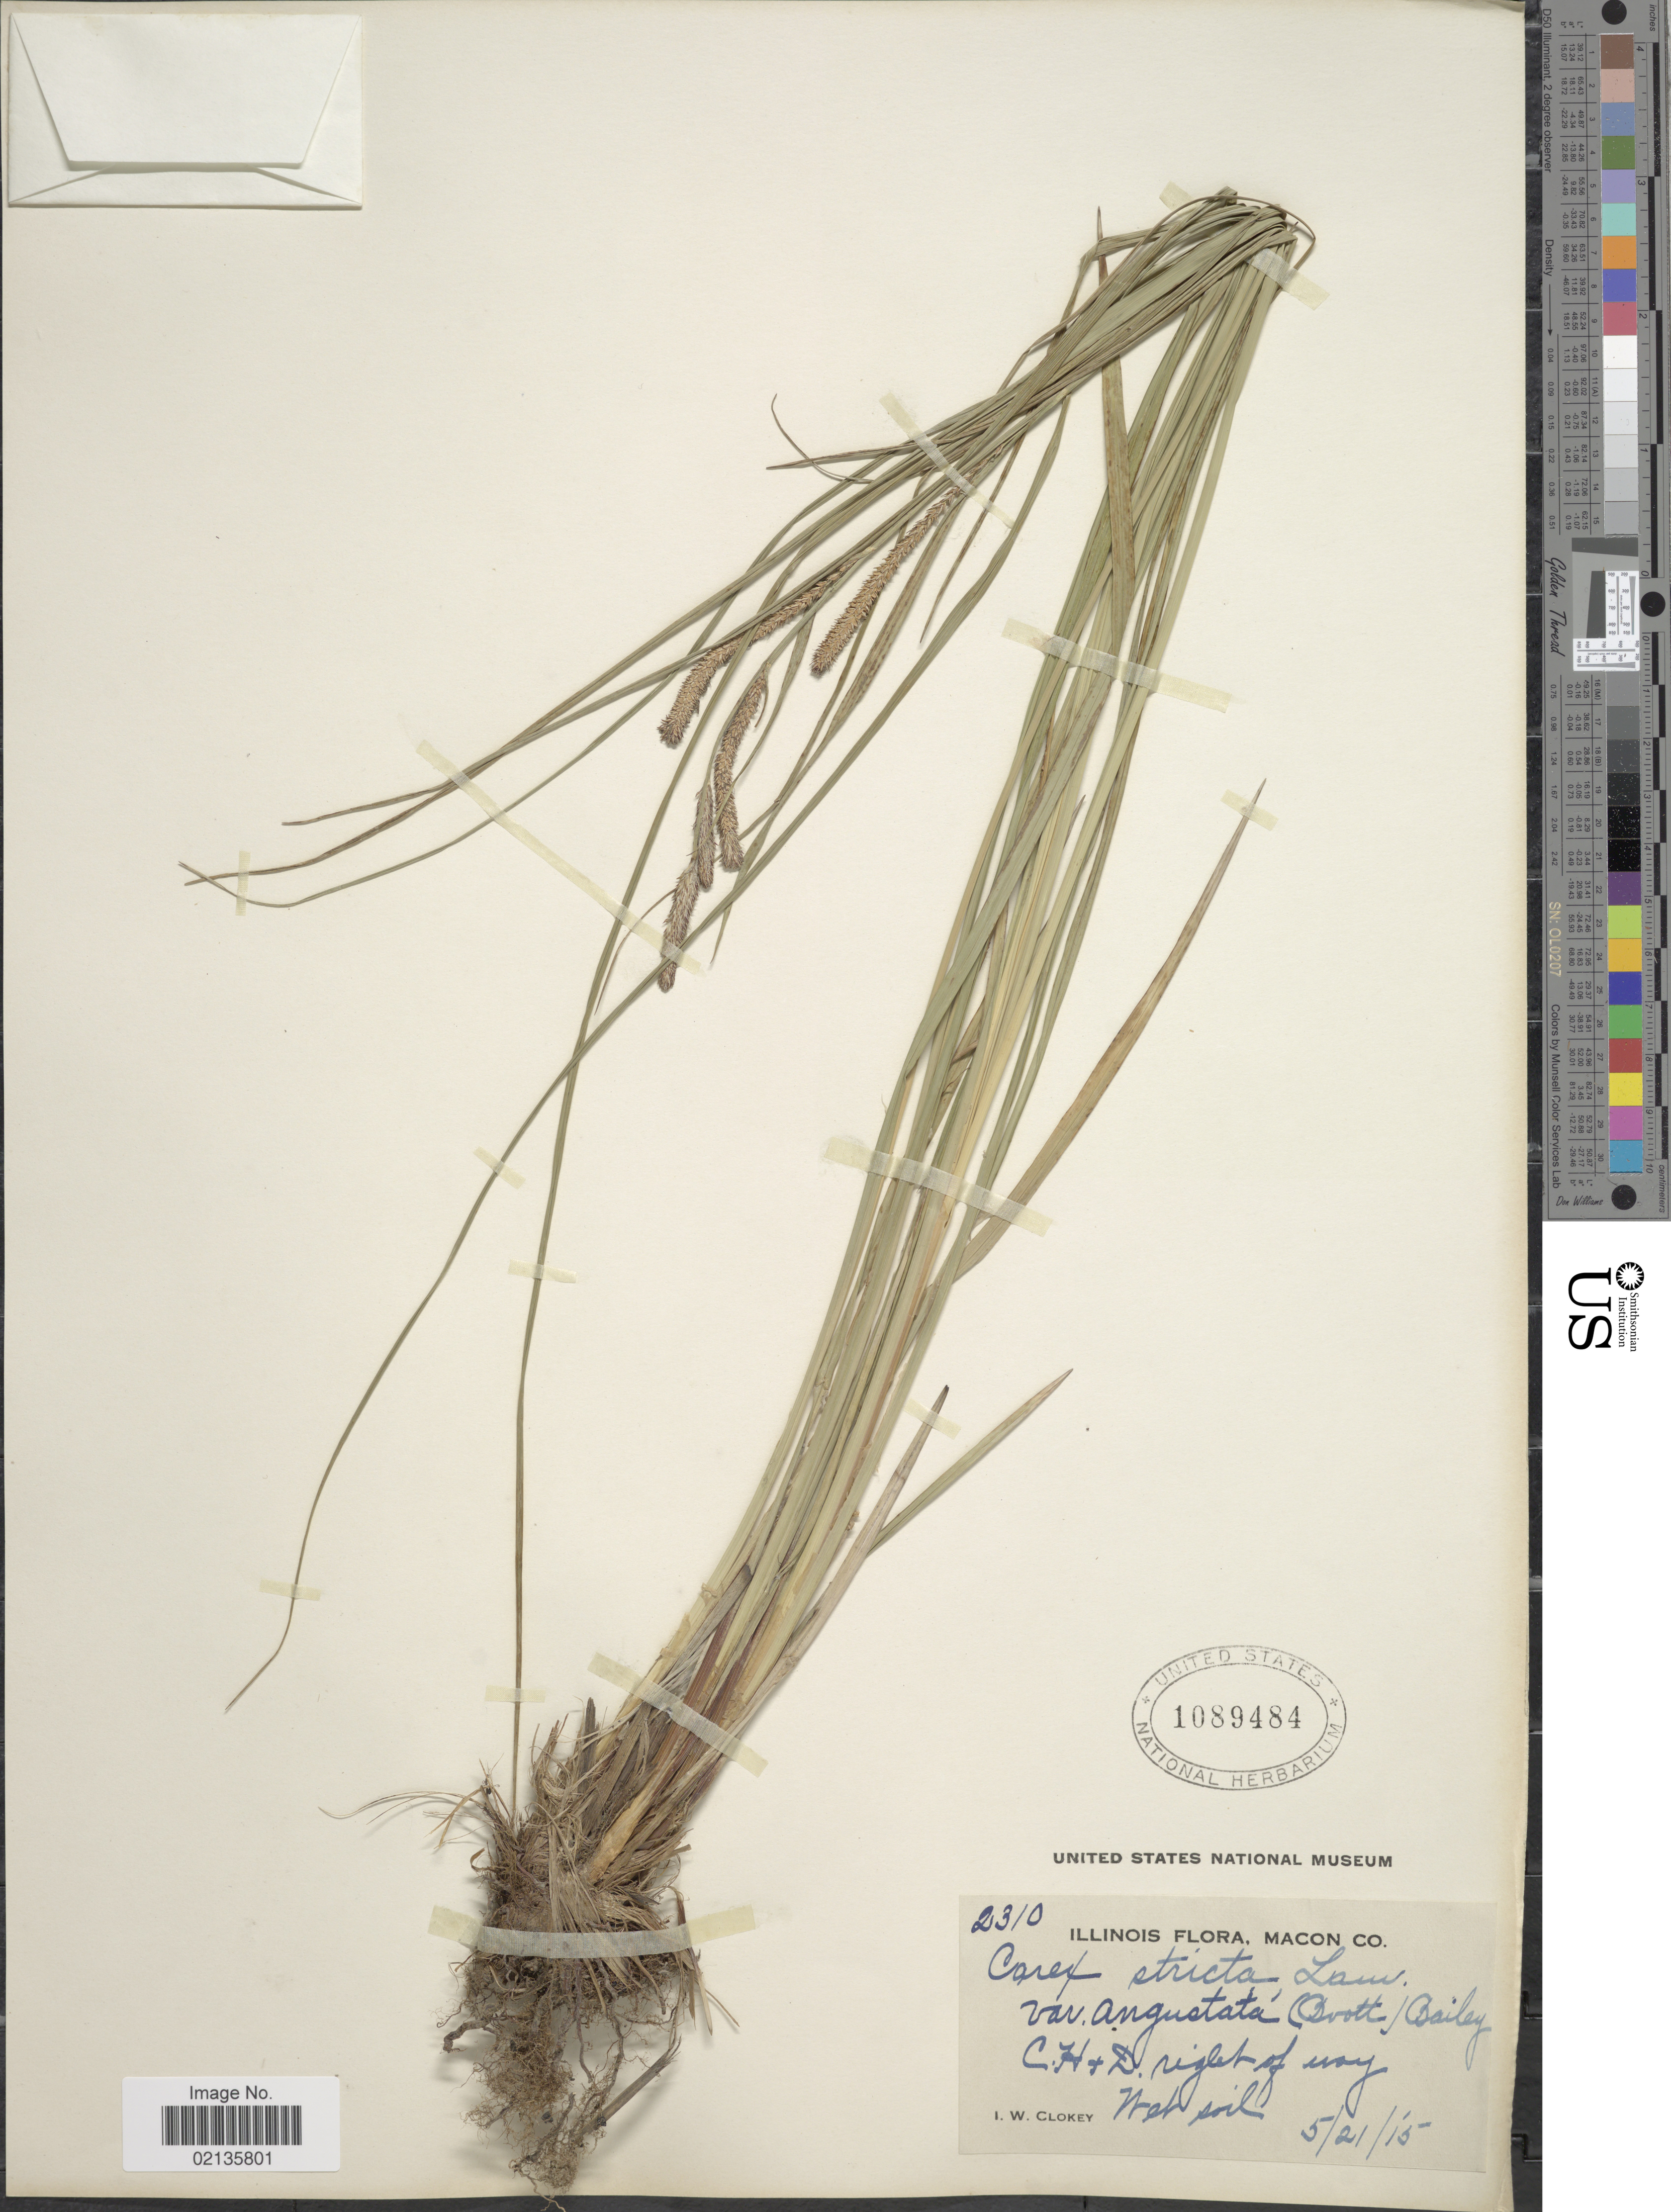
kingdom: Plantae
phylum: Tracheophyta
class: Liliopsida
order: Poales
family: Cyperaceae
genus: Carex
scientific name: Carex stricta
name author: Lam.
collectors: I. W. Clokey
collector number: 2310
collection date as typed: Transcribed d/m/y: 21/5/15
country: United States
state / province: Illinois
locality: Macon Co., C.H. & D. right of way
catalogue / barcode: US 1089484